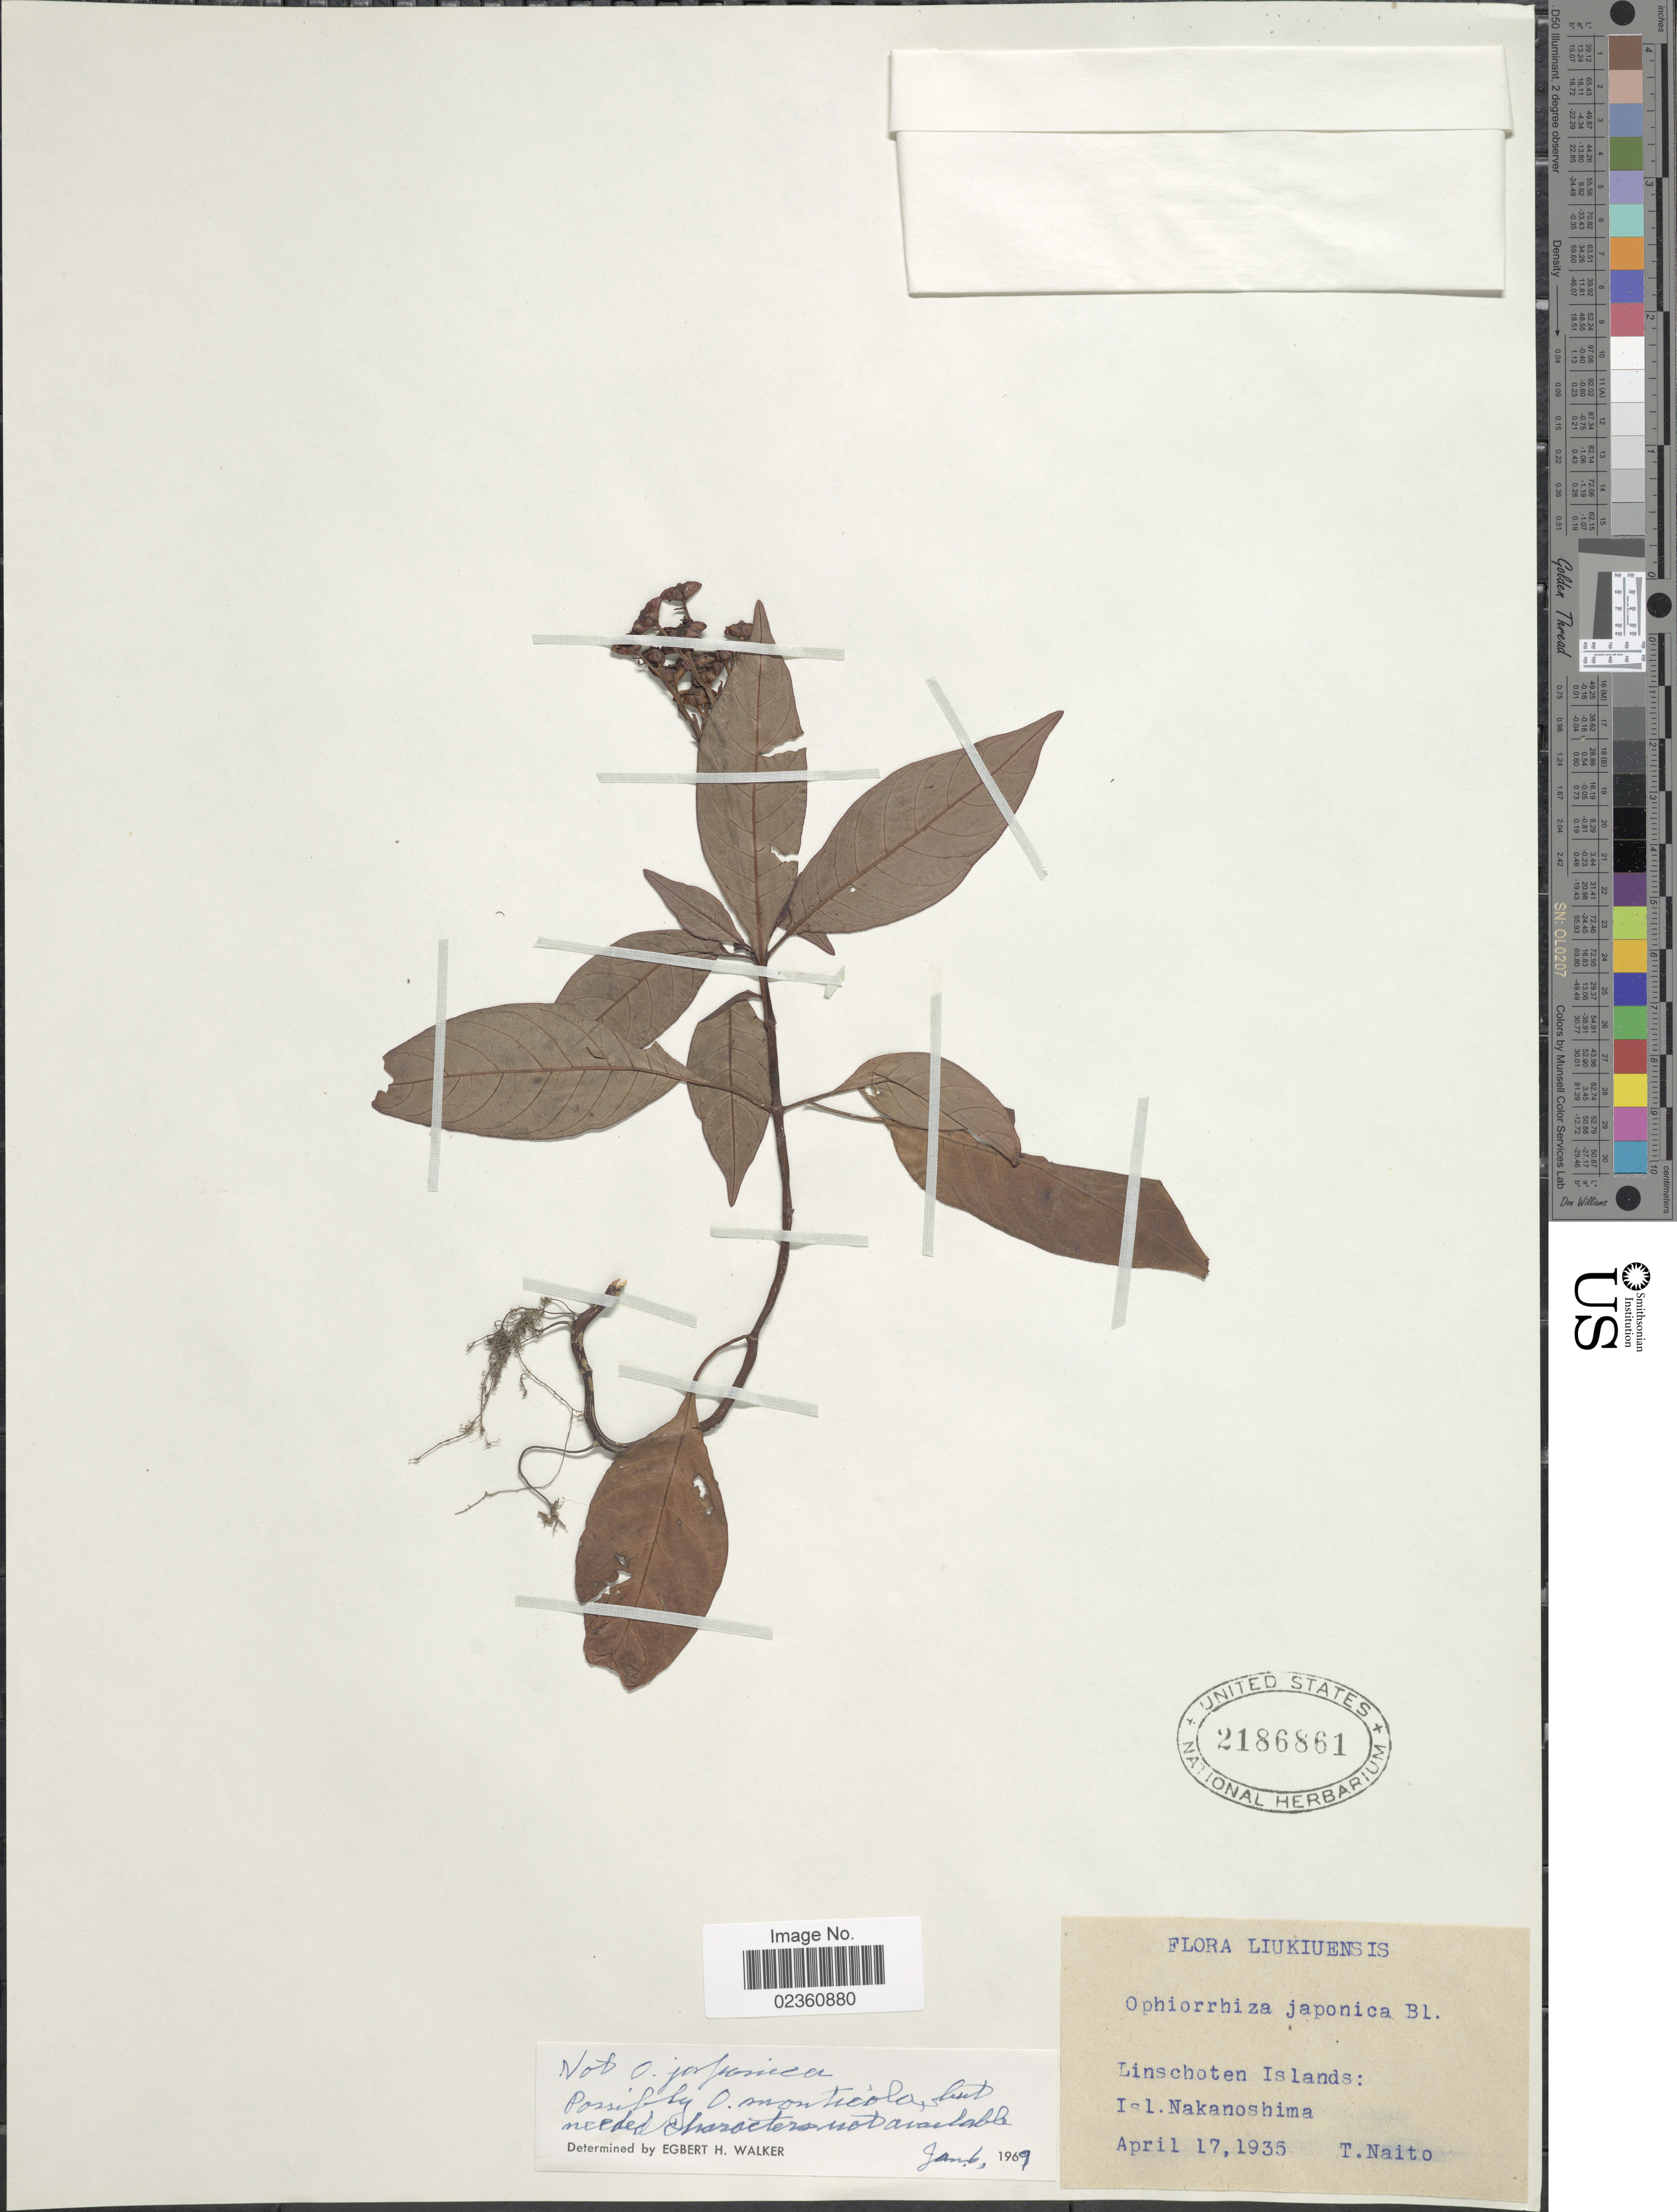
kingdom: Plantae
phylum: Tracheophyta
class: Magnoliopsida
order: Gentianales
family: Rubiaceae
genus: Ophiorrhiza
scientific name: Ophiorrhiza japonica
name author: Blume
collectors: T. Naito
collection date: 1935-04-17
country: Japan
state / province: Okinawa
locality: Liukiuensis, Linschoten Islands: Isl. Nakanoshima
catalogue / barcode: US 2186861